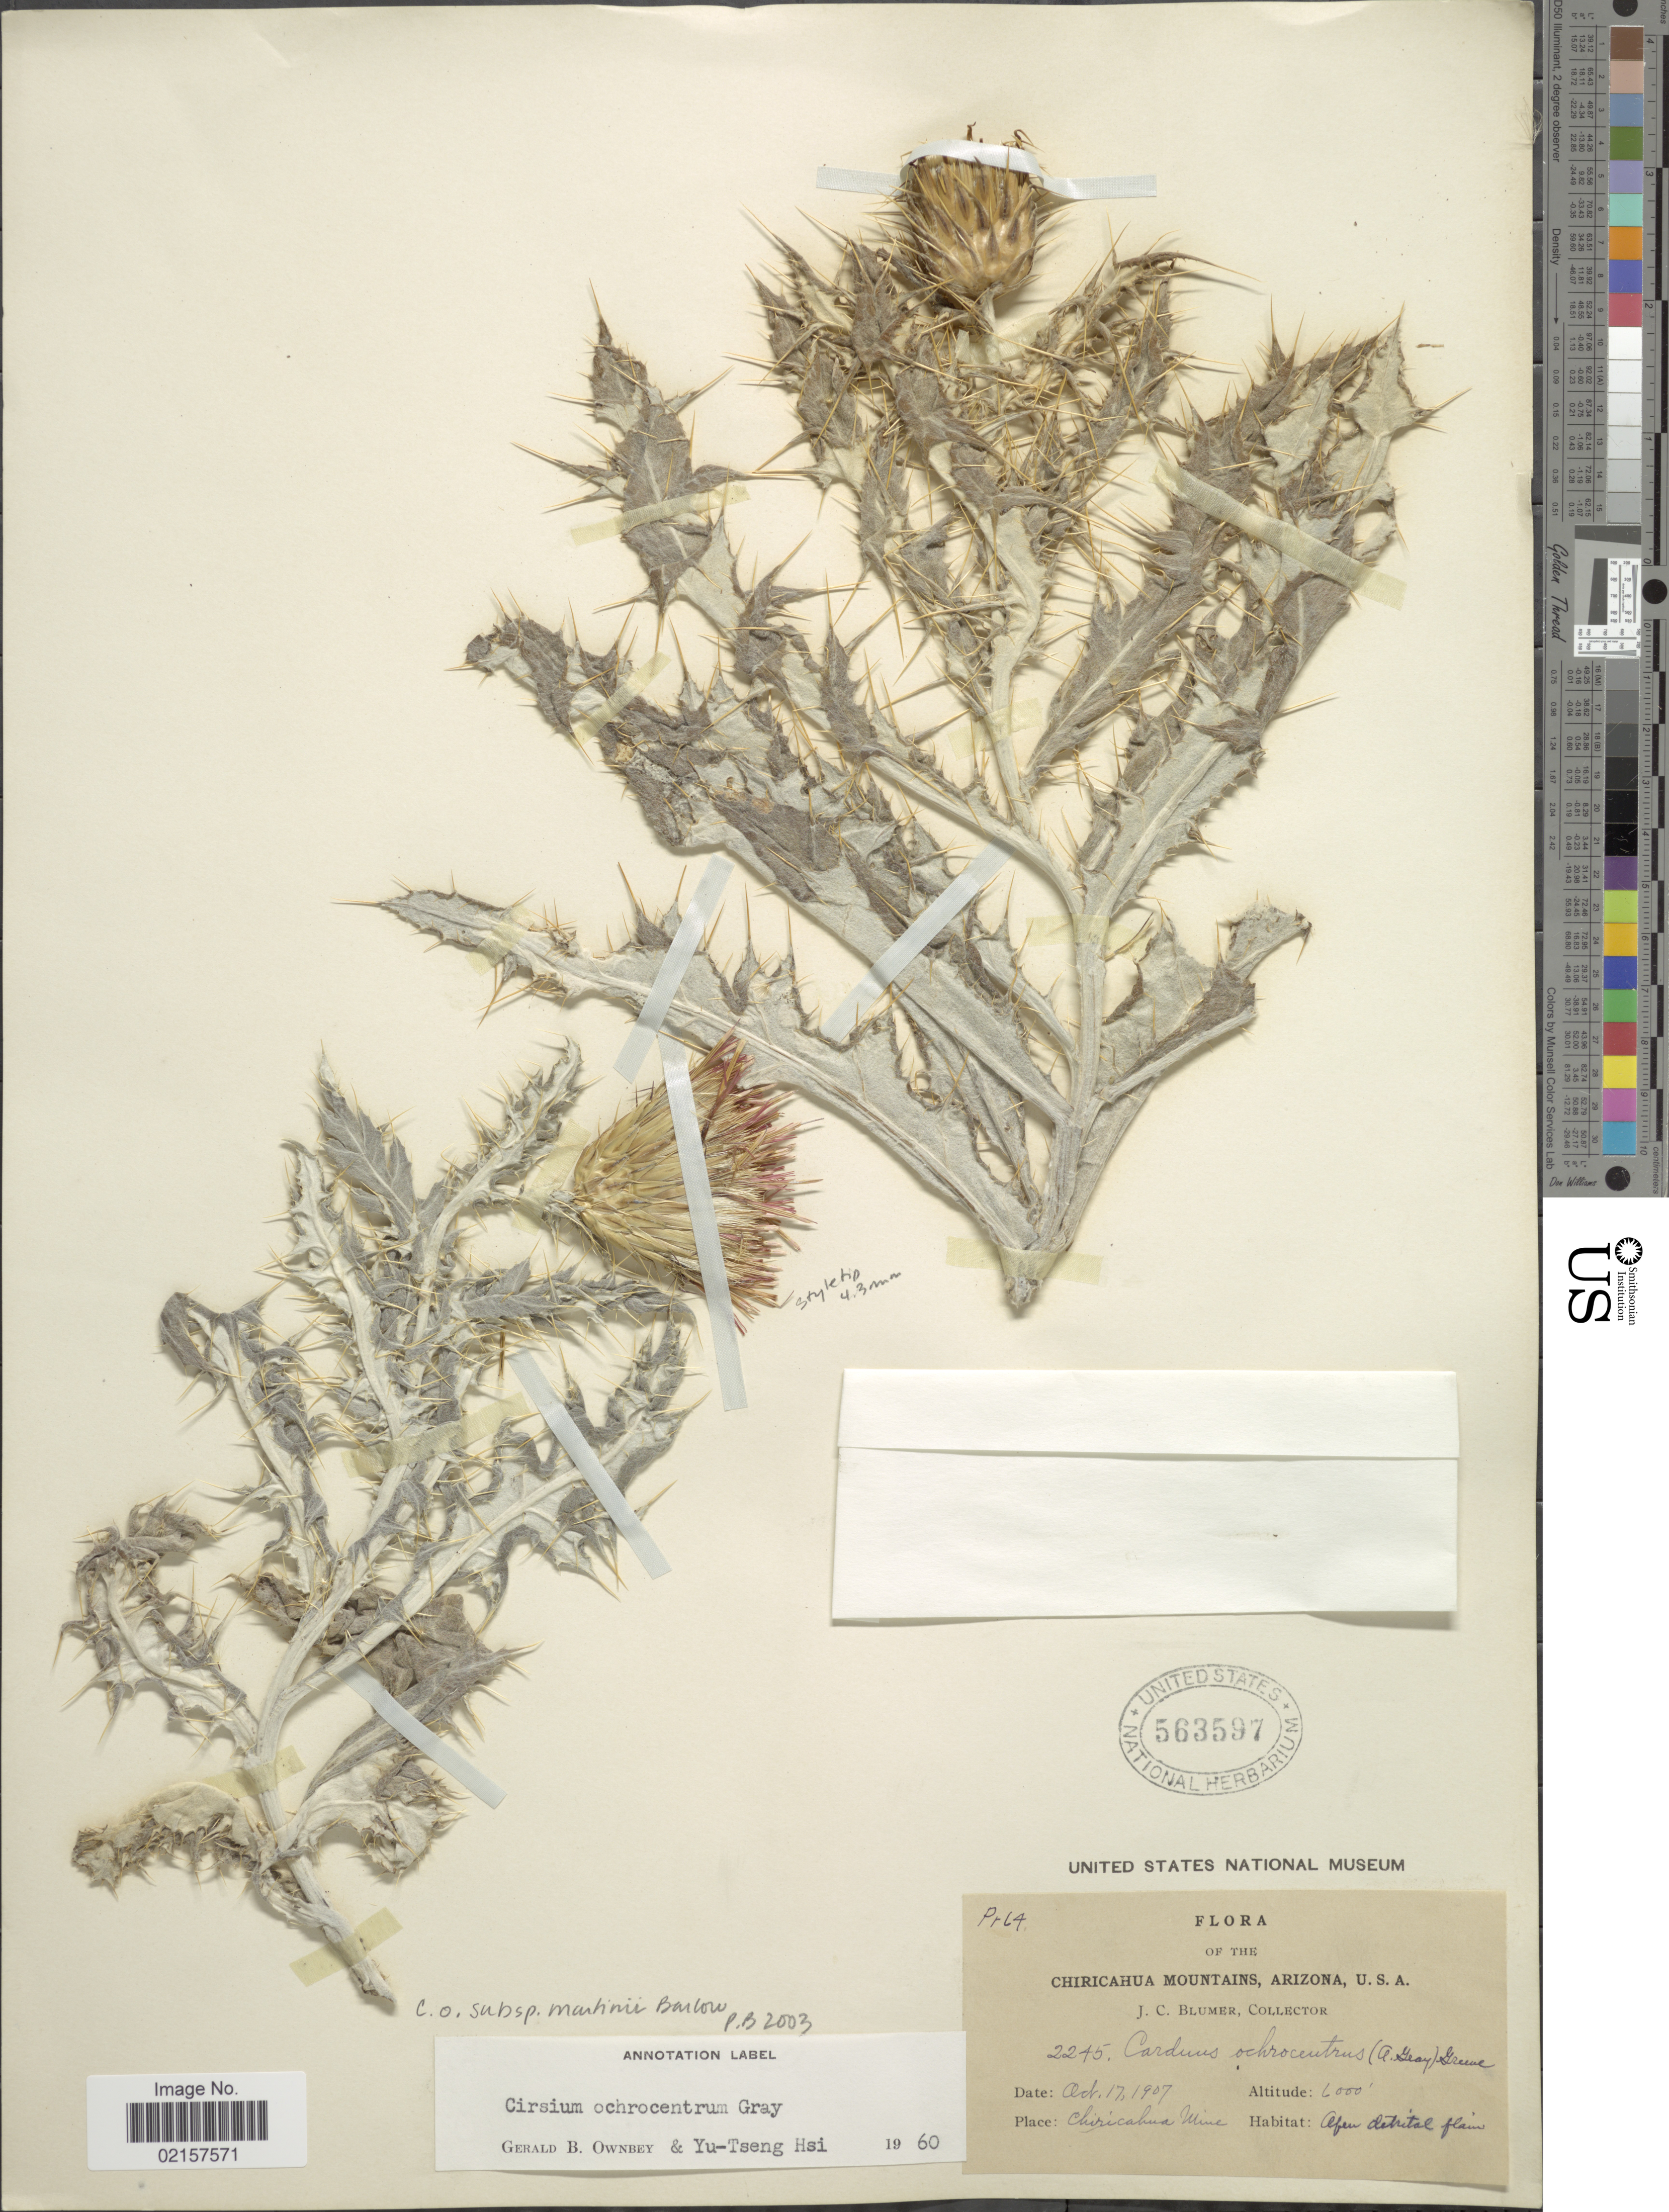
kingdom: Plantae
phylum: Tracheophyta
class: Magnoliopsida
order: Asterales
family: Asteraceae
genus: Cirsium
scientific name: Cirsium ochrocentrum subsp. martinii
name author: Barlow-Irick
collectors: J. C. Blumer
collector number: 2245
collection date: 1907-10-17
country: United States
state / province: Arizona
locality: Chiricahua Mountains, Chiricahua Mine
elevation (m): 305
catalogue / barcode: US 563597